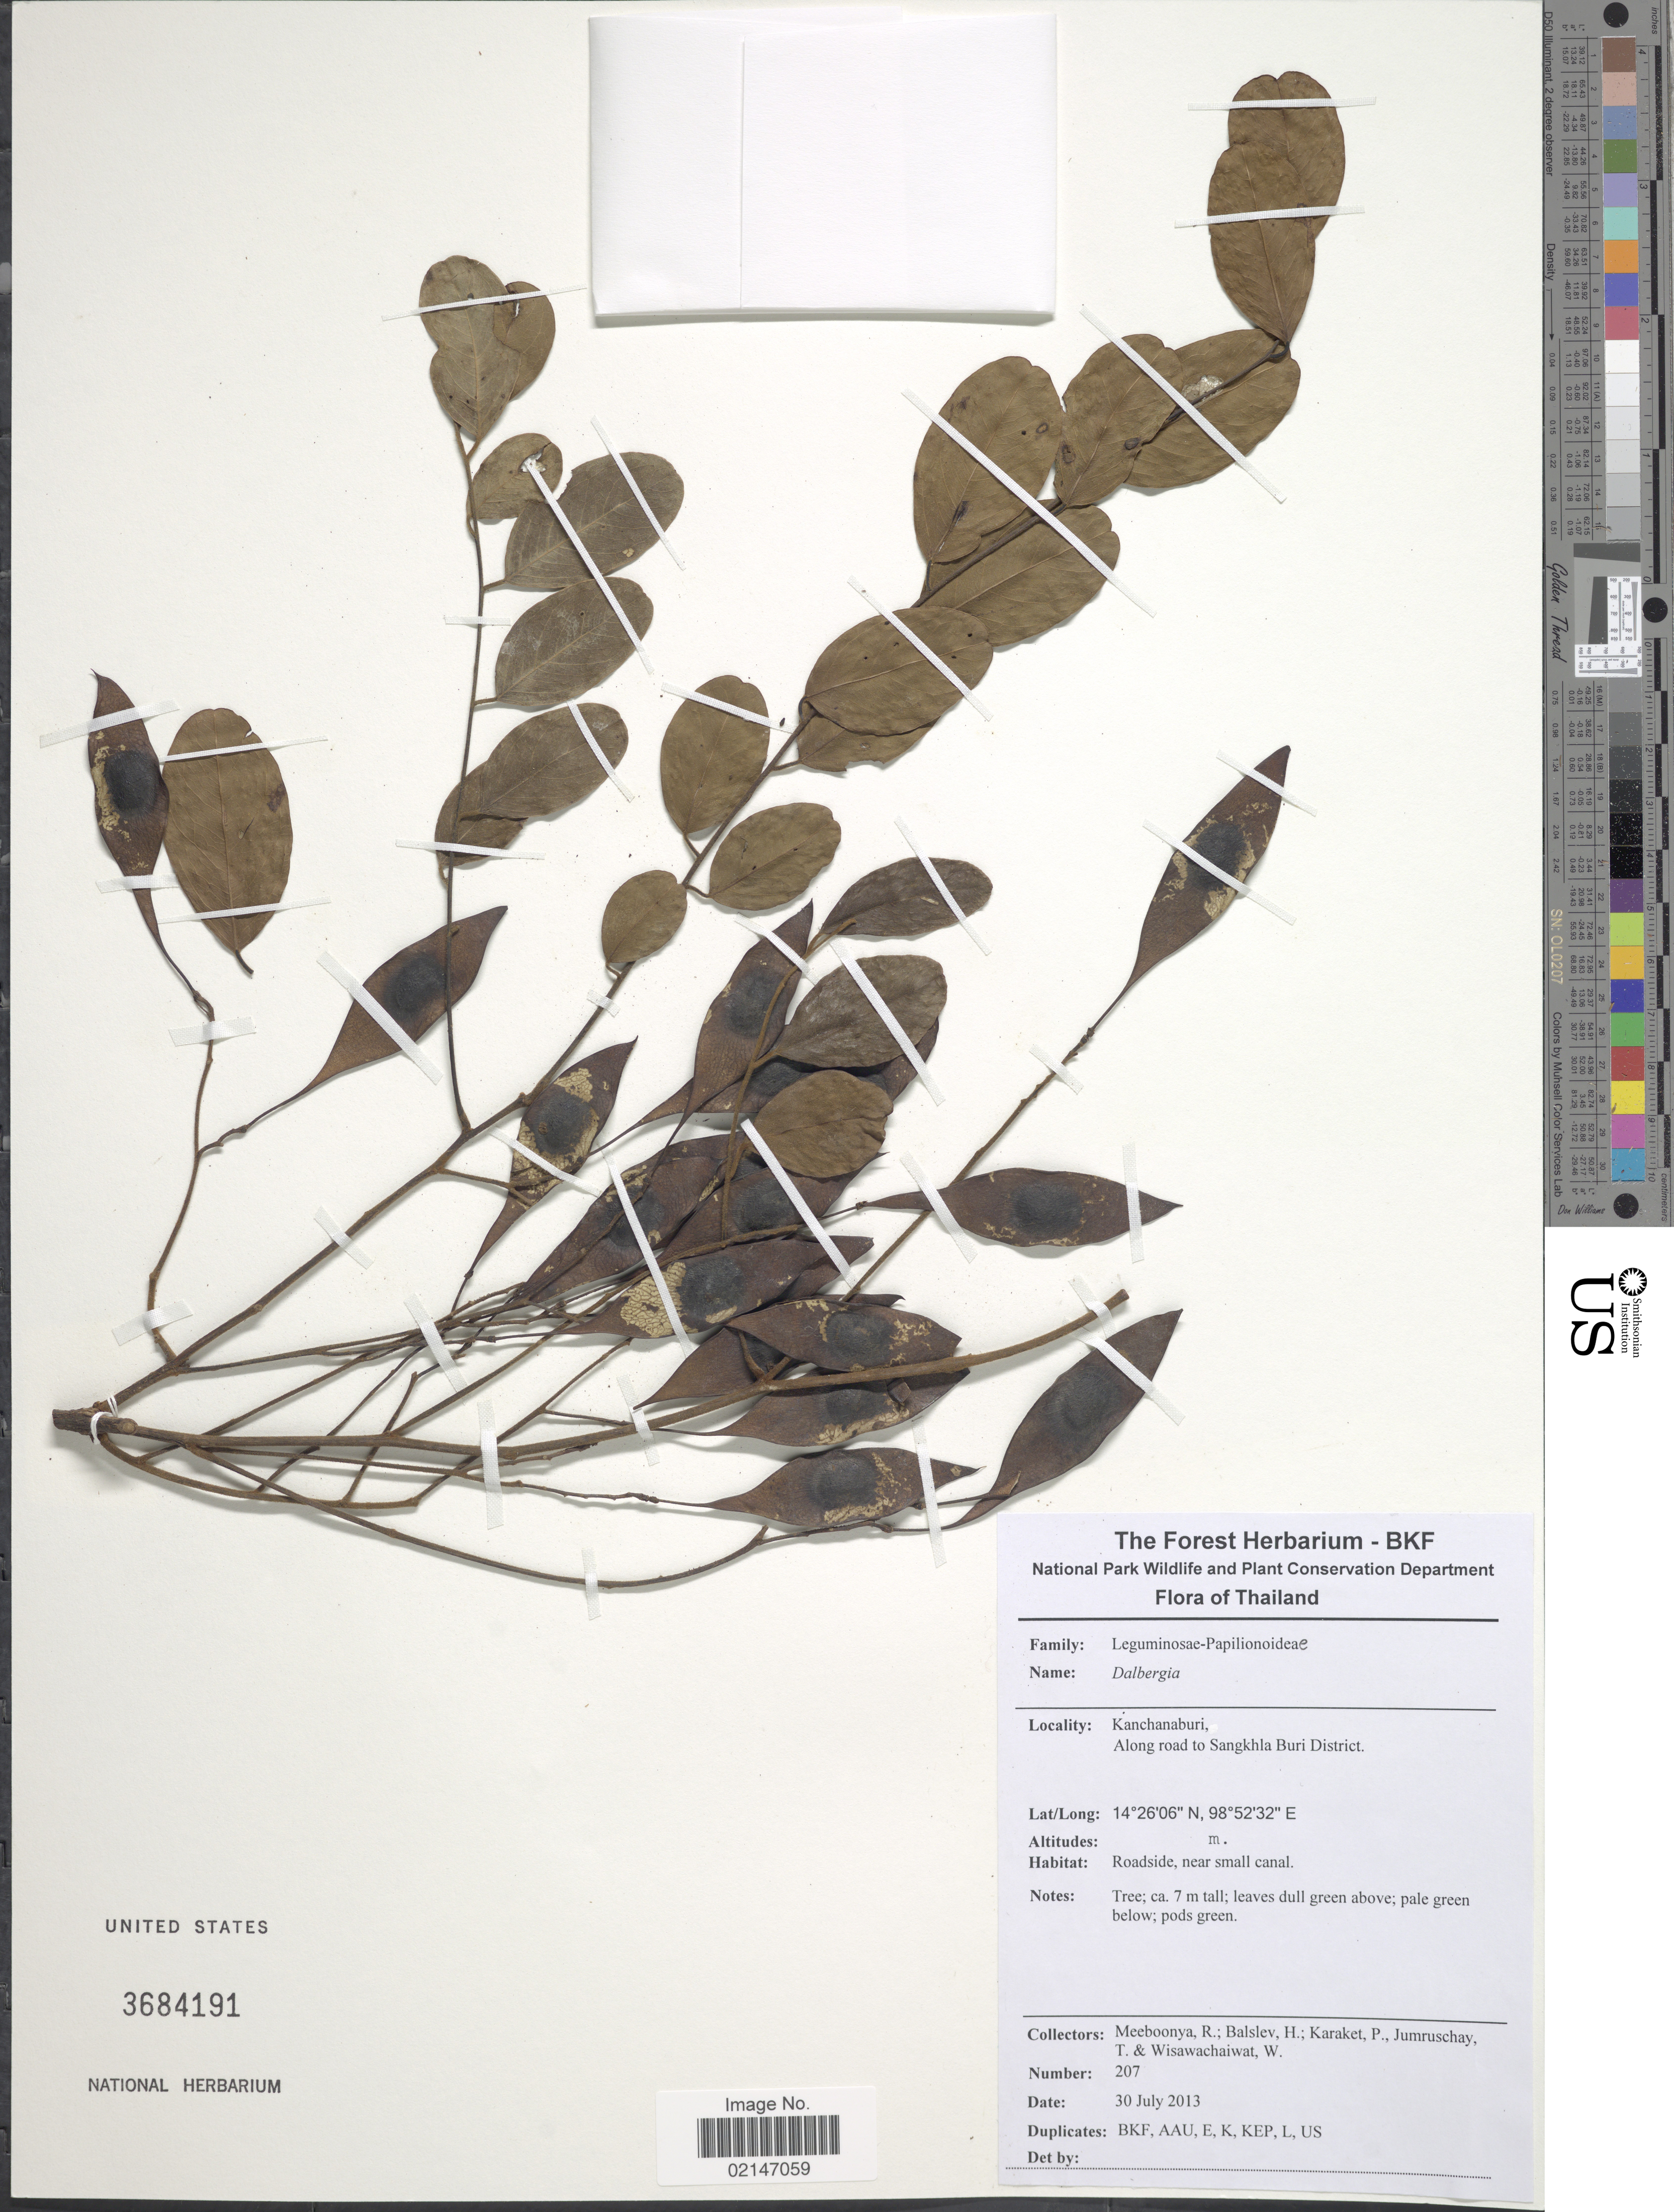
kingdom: Plantae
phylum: Tracheophyta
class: Magnoliopsida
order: Fabales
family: Fabaceae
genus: Dalbergia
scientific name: Dalbergia sp.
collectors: R. Meeboonya, H. Balslev, P. Karaket, T. Jumruschay & W. Wisawachaiwat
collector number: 207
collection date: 2013-07-30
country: Thailand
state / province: Kanchanaburi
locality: Along road to Sangkhla Buri District, roadside, near small canal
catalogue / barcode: US 3684191